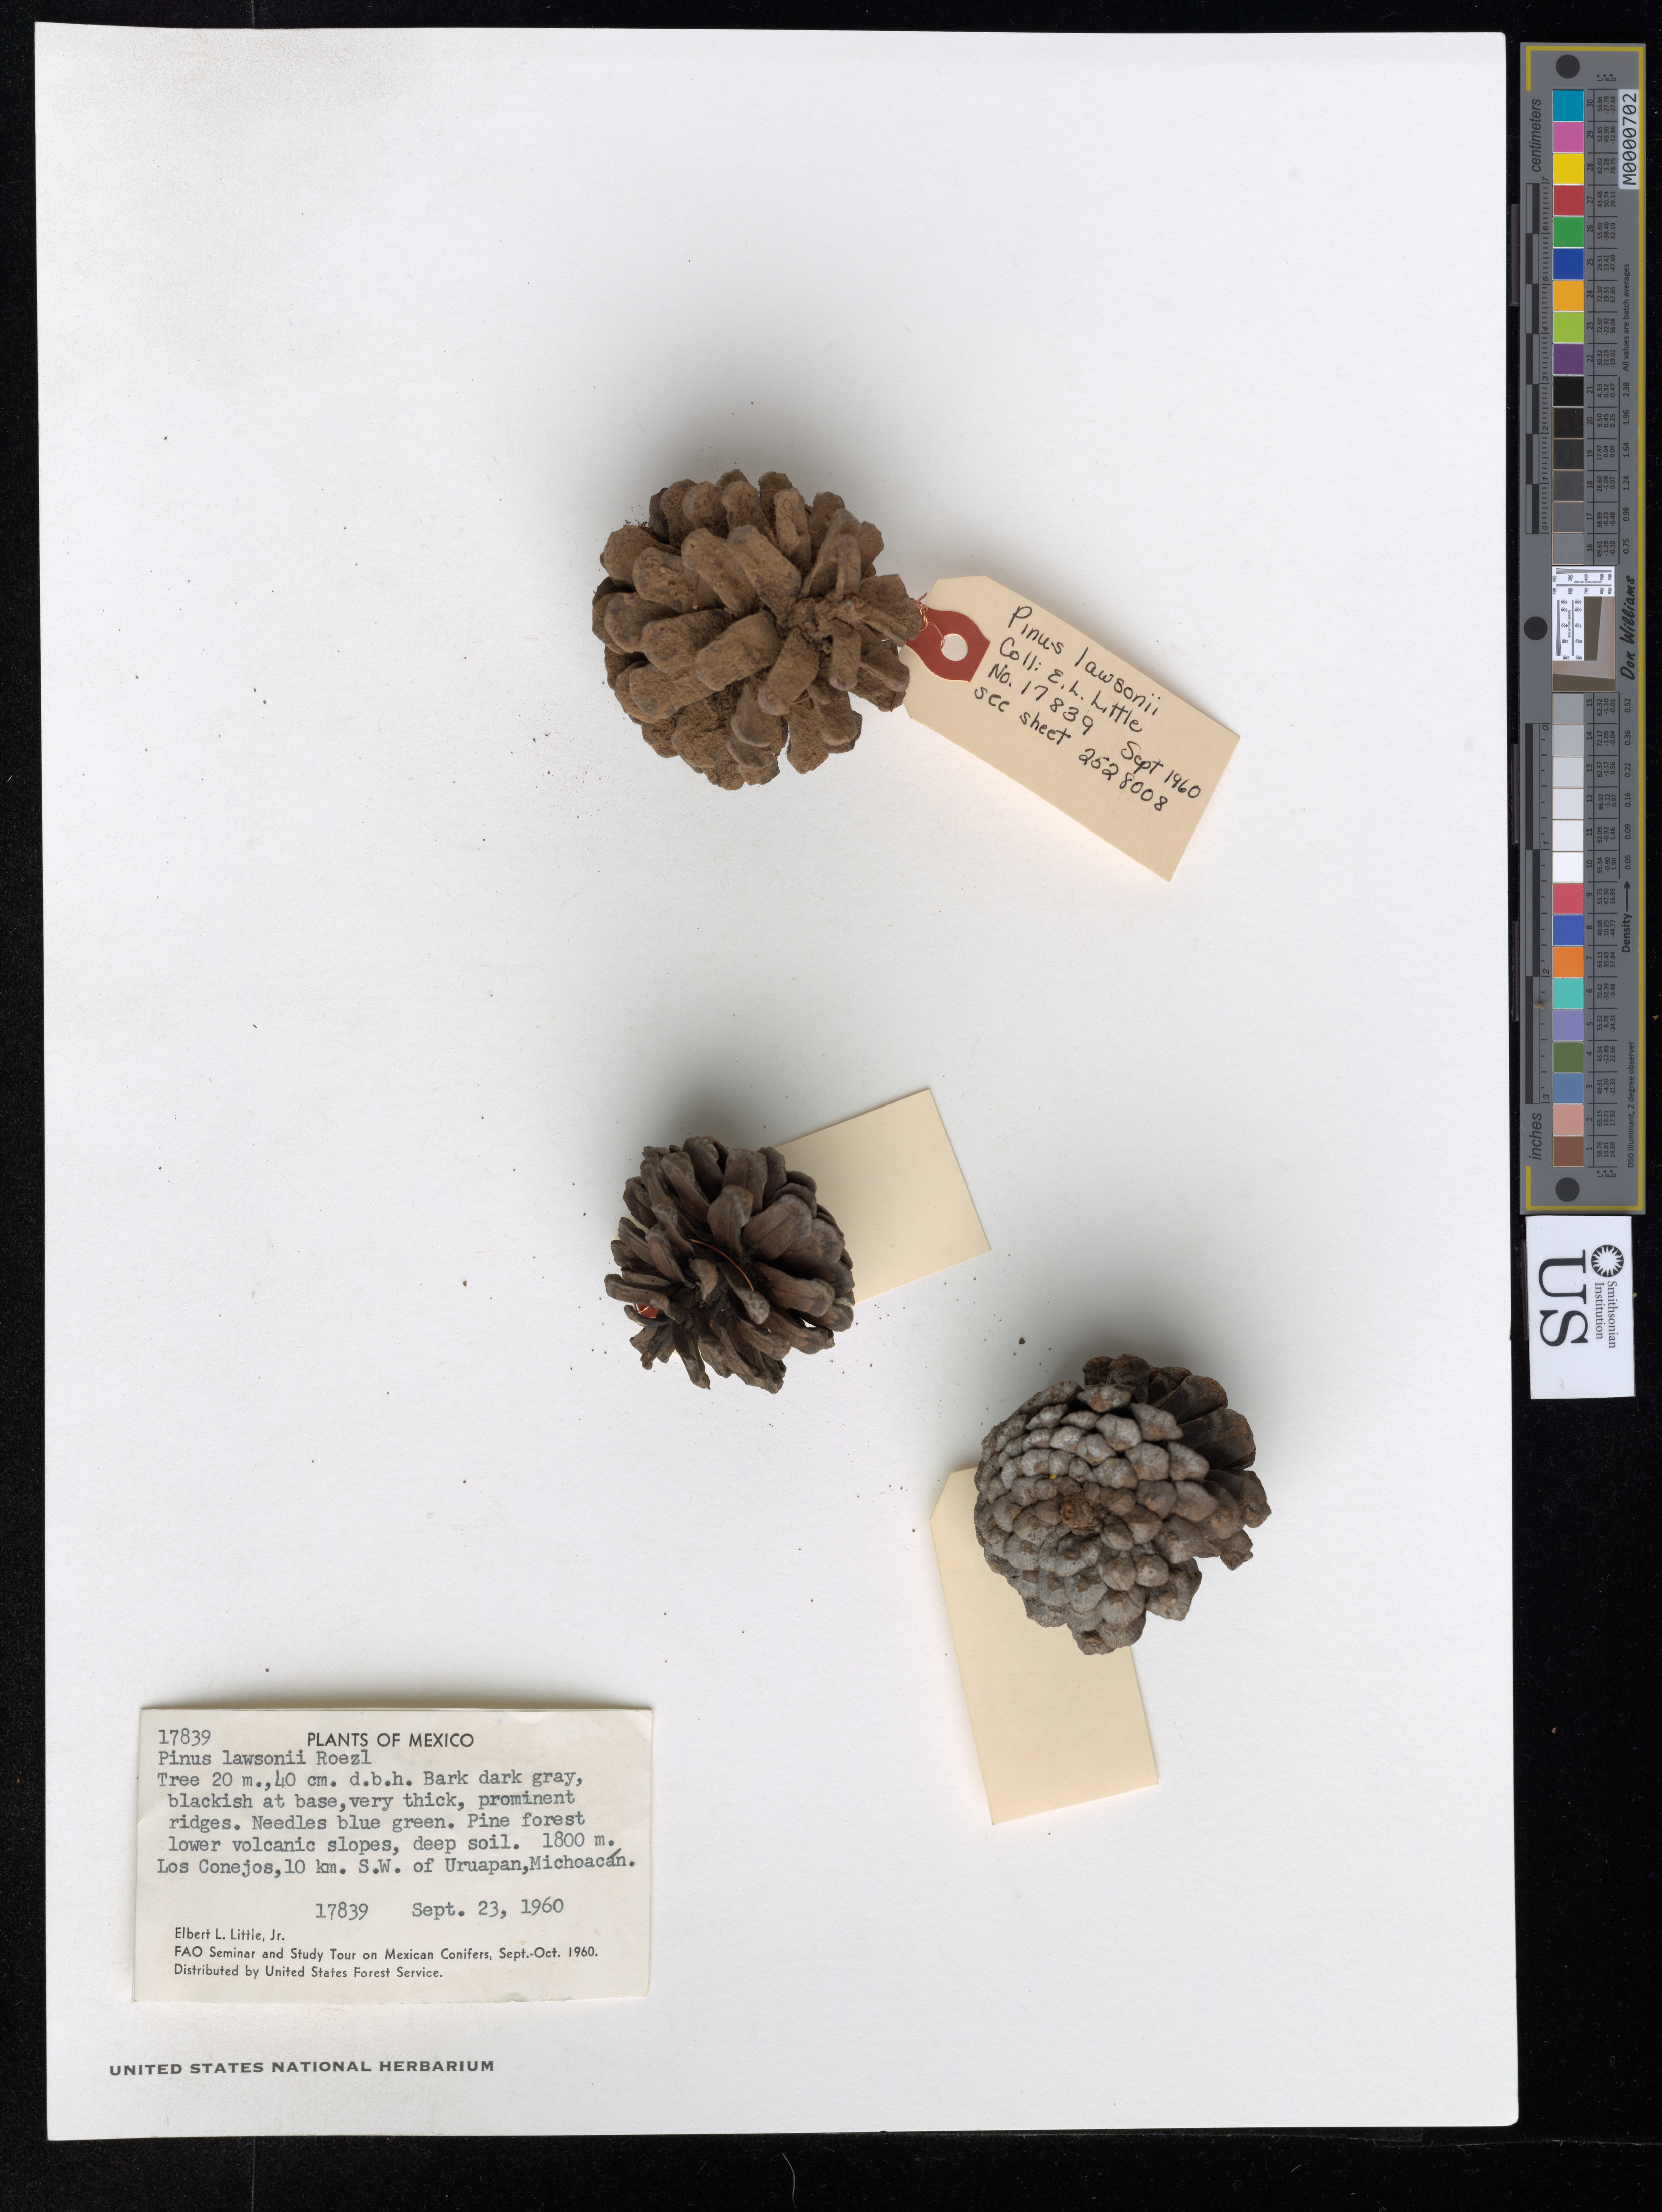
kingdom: Plantae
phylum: Tracheophyta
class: Pinopsida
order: Pinales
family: Pinaceae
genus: Pinus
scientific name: Pinus lawsonii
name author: Roezl ex Gordon & Glend.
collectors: E. L. Little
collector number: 17839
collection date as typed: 23 Sep 1960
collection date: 1960-09-23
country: Mexico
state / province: Michoacán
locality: Los Conejos, 10 km. SW of Uruapan.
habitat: Pine forest lower volcanic slopes, deep soil.